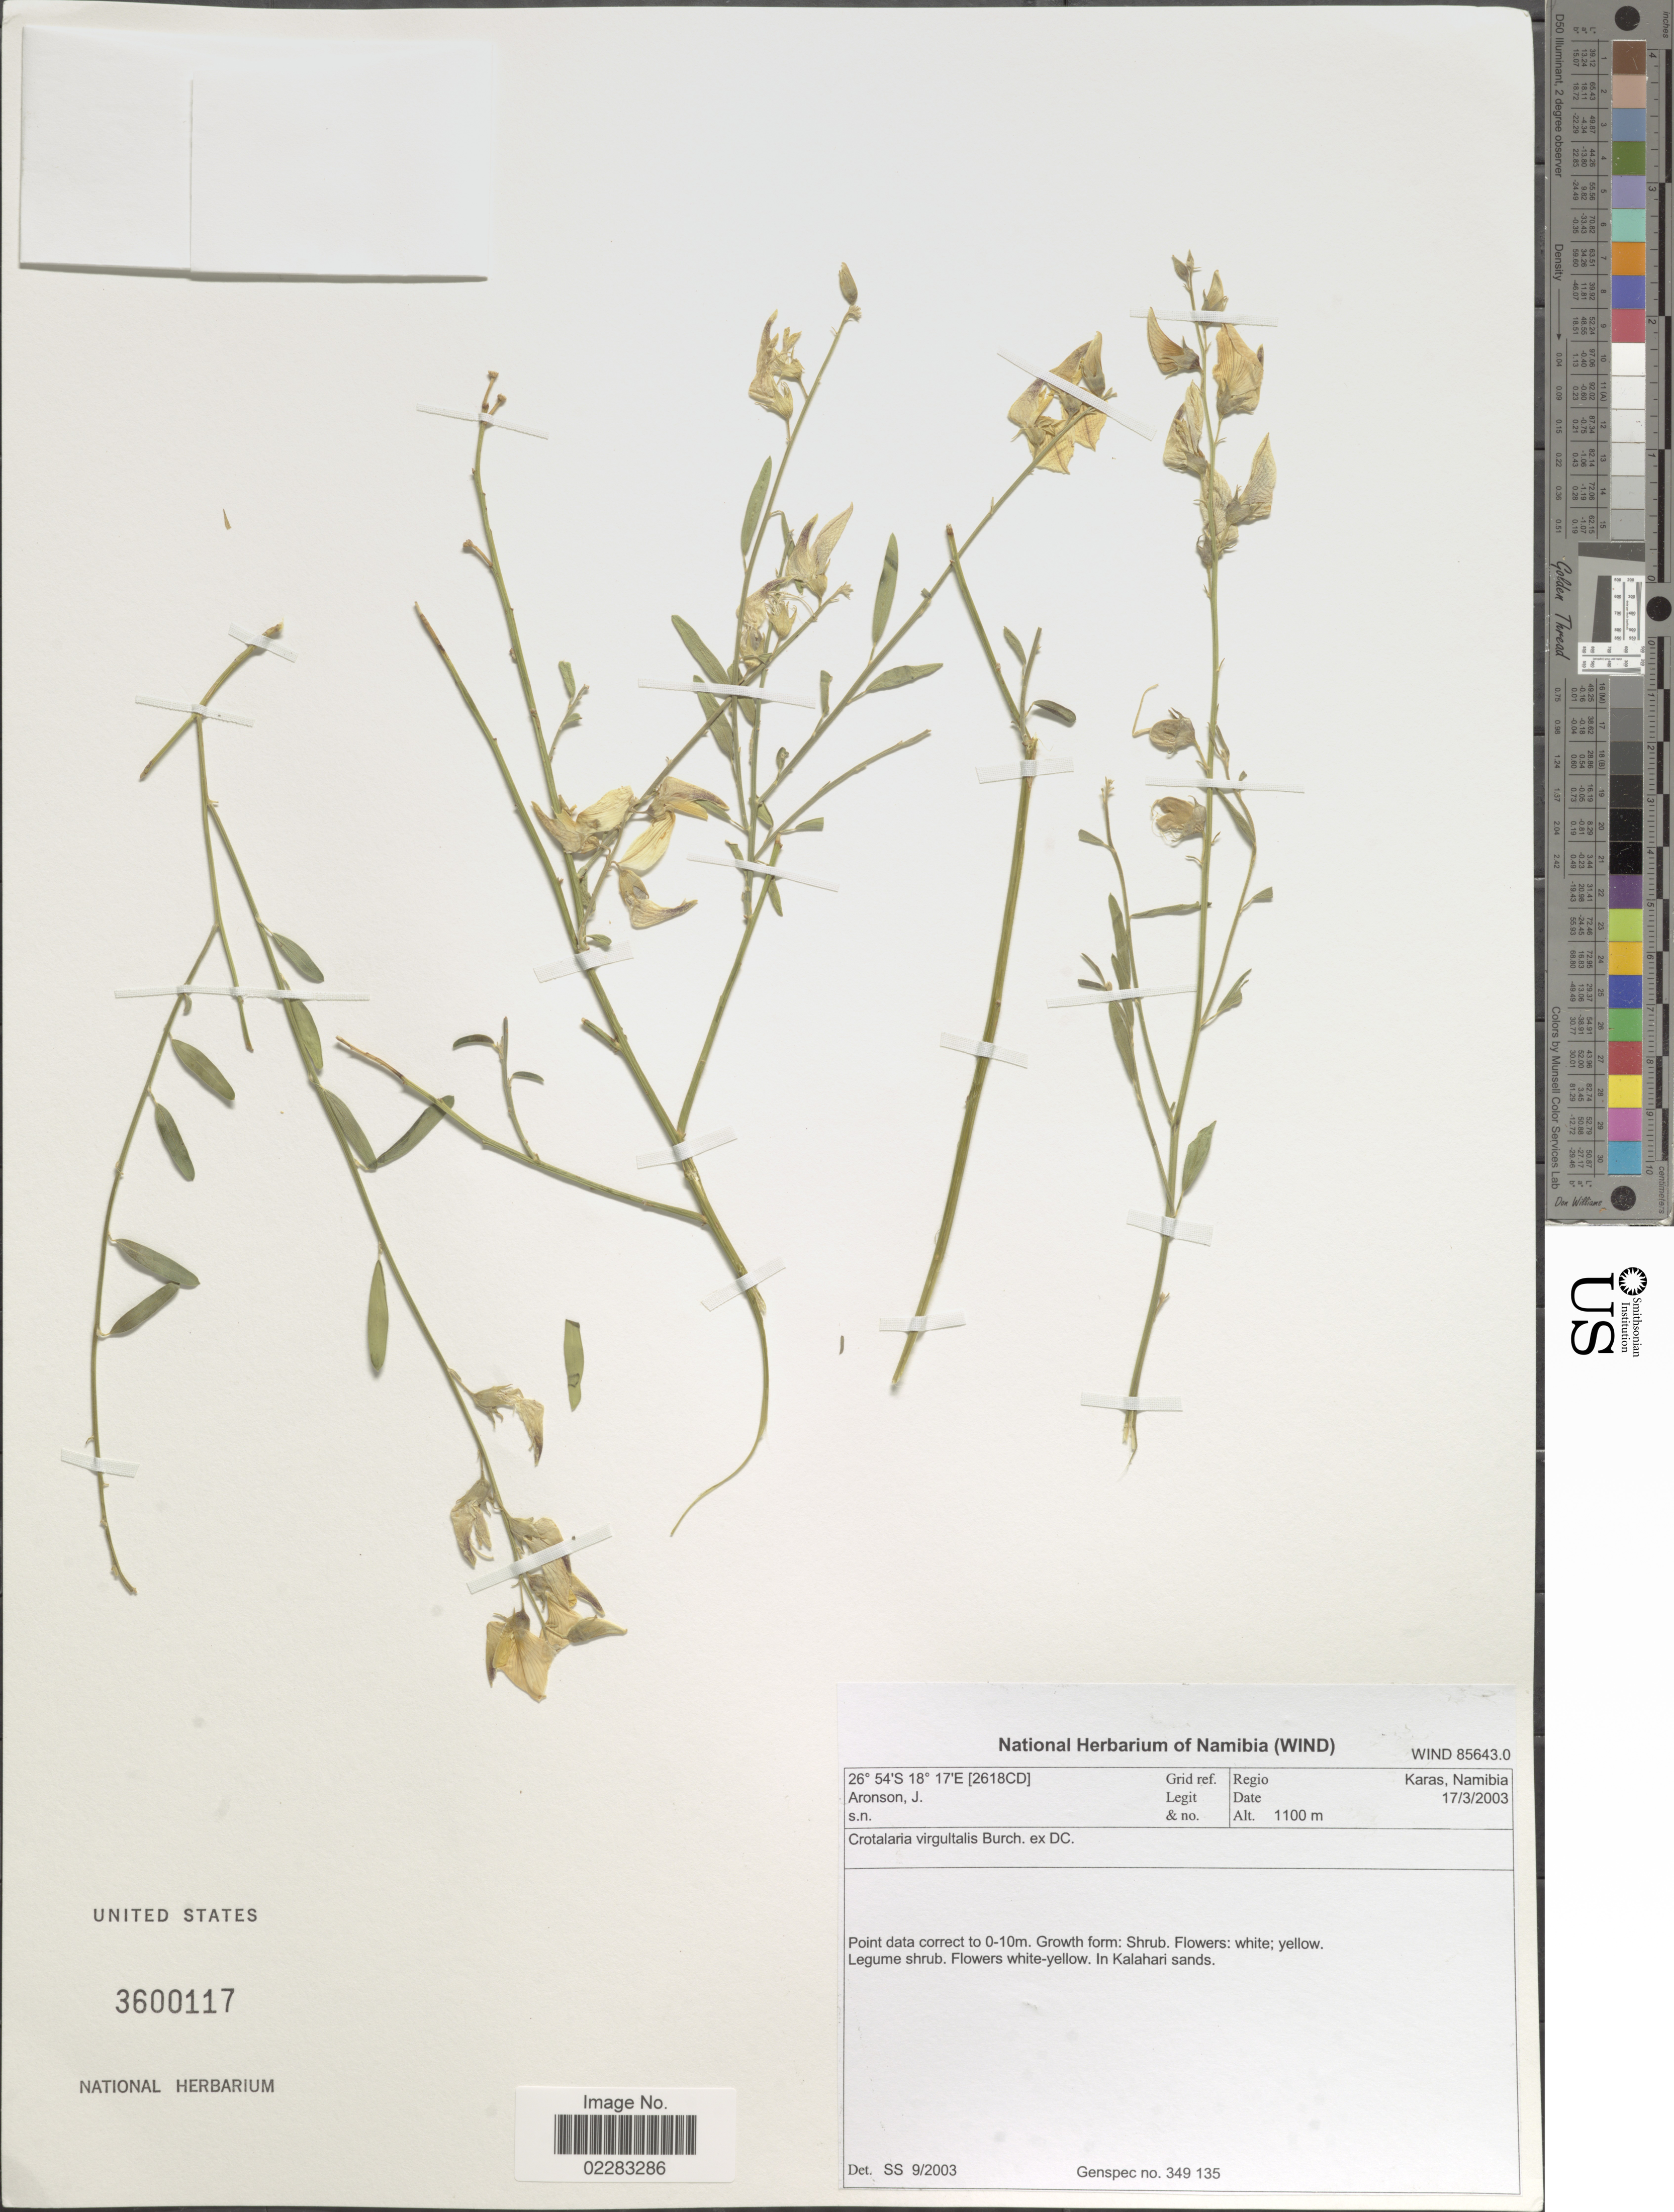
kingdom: Plantae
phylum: Tracheophyta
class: Magnoliopsida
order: Fabales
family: Fabaceae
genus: Crotalaria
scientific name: Crotalaria virgultalis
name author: Burch. ex DC.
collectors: J. Aronson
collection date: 2003-03-17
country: Namibia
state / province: Karas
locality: In Kalahari sands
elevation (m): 1100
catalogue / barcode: US 3600117